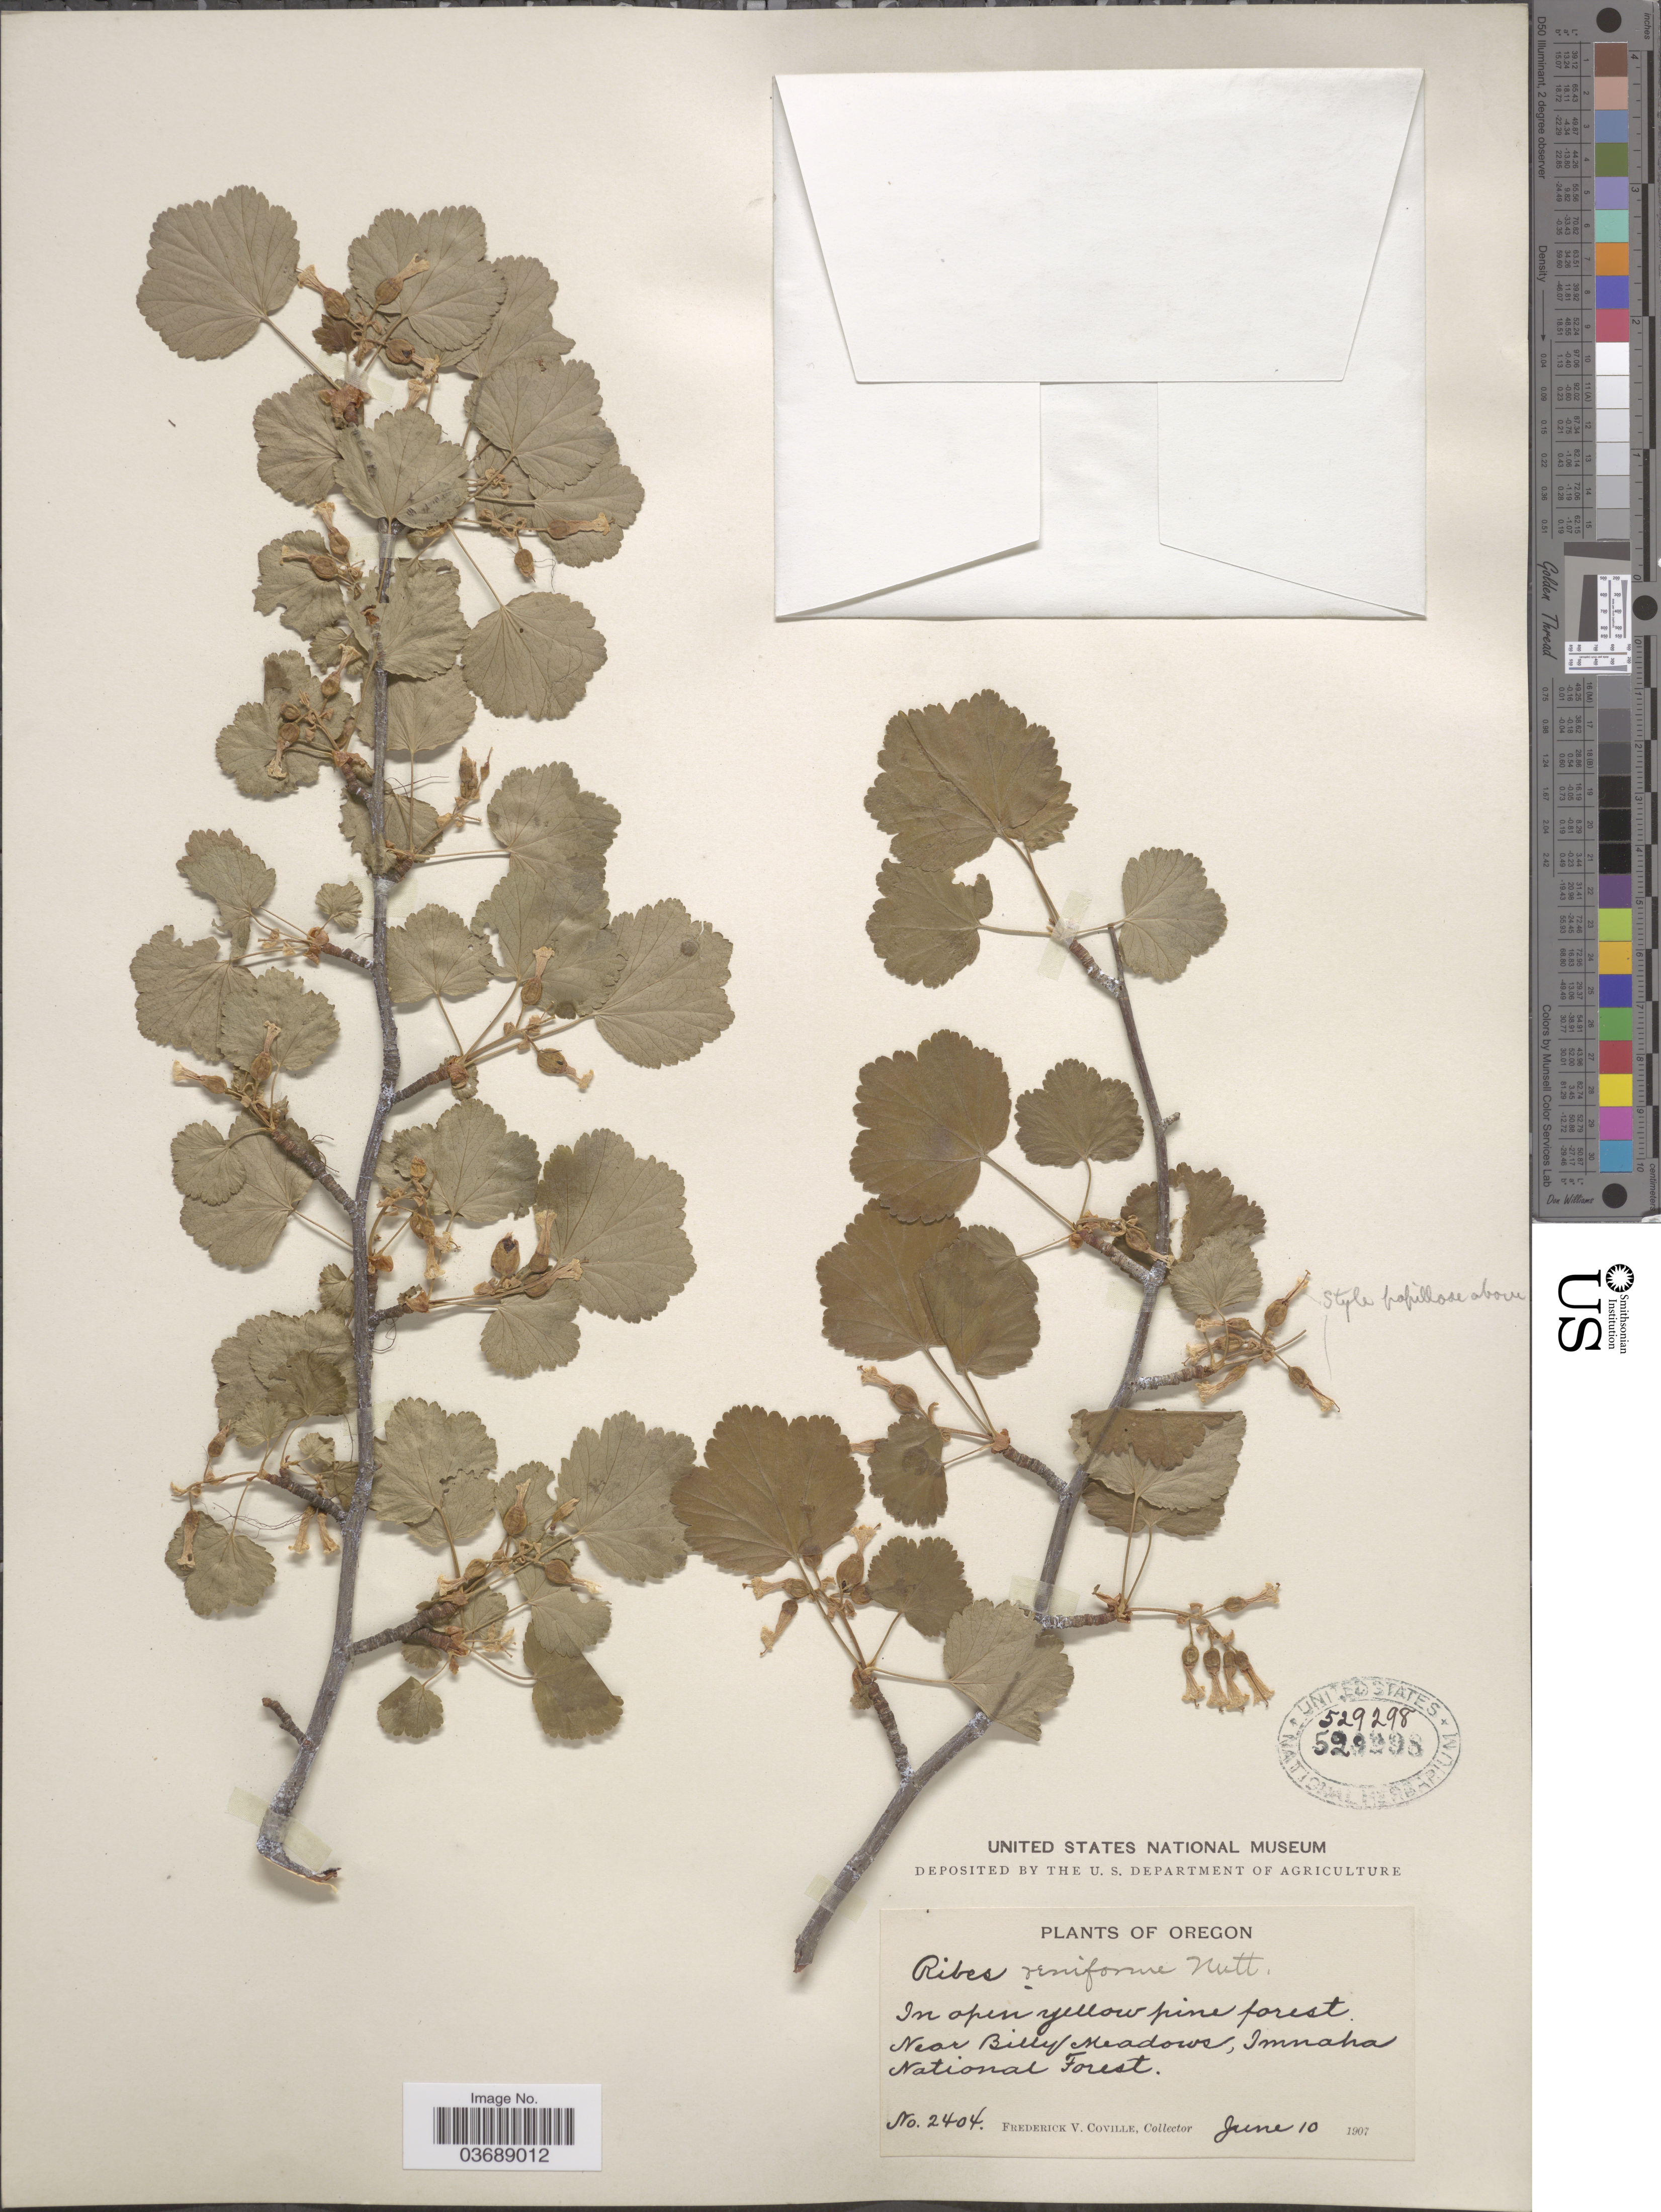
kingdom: Plantae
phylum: Tracheophyta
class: Magnoliopsida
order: Saxifragales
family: Grossulariaceae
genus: Ribes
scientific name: Ribes reniforme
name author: Nutt.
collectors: F. V. Coville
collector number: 2404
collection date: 1907-06-10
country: United States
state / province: Oregon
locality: Near Billy Meadows, Imnaha National Forest.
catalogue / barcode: US 529298